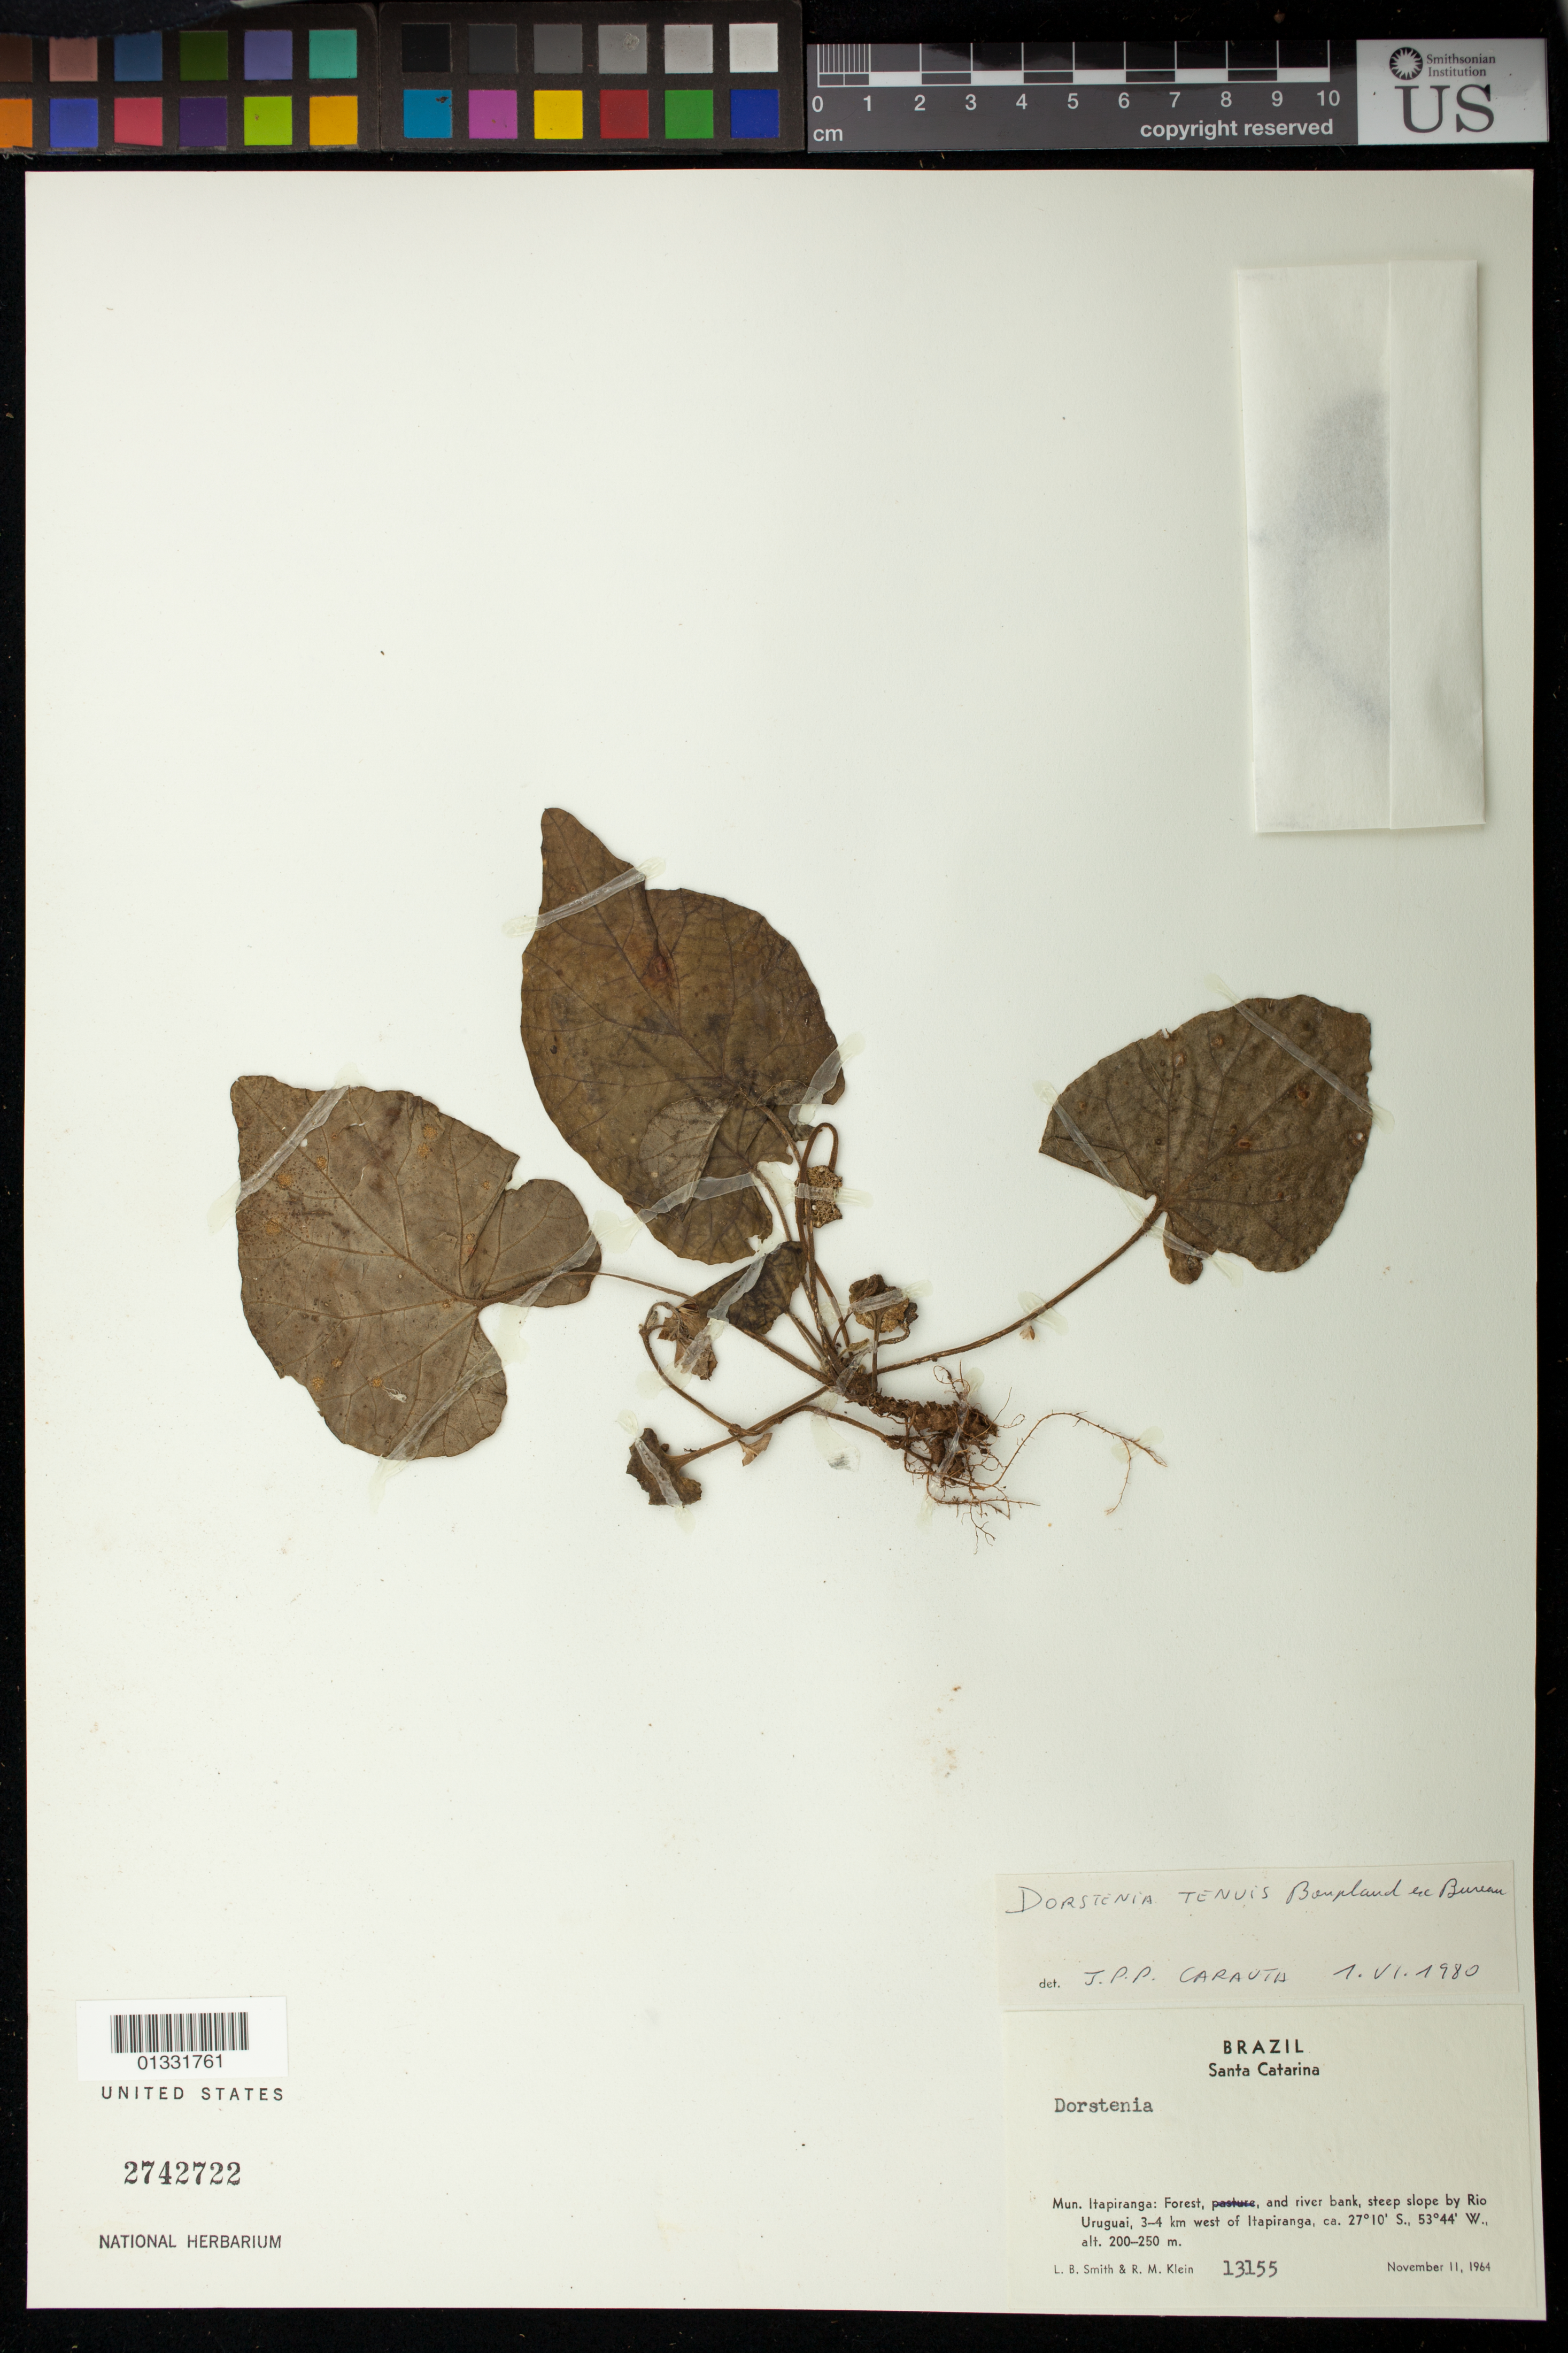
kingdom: Plantae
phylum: Tracheophyta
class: Magnoliopsida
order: Rosales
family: Moraceae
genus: Dorstenia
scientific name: Dorstenia tenuis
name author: Bonpl. ex Bureau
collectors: L. Smith & R. M. Klein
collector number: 13155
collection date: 1964-11-11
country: Brazil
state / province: Amazonas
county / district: Itapiranga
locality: Forest, and river bank, steep slope by Rio Uruguai, 3-4km west of Itapiranga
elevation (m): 200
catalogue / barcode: US 2742722